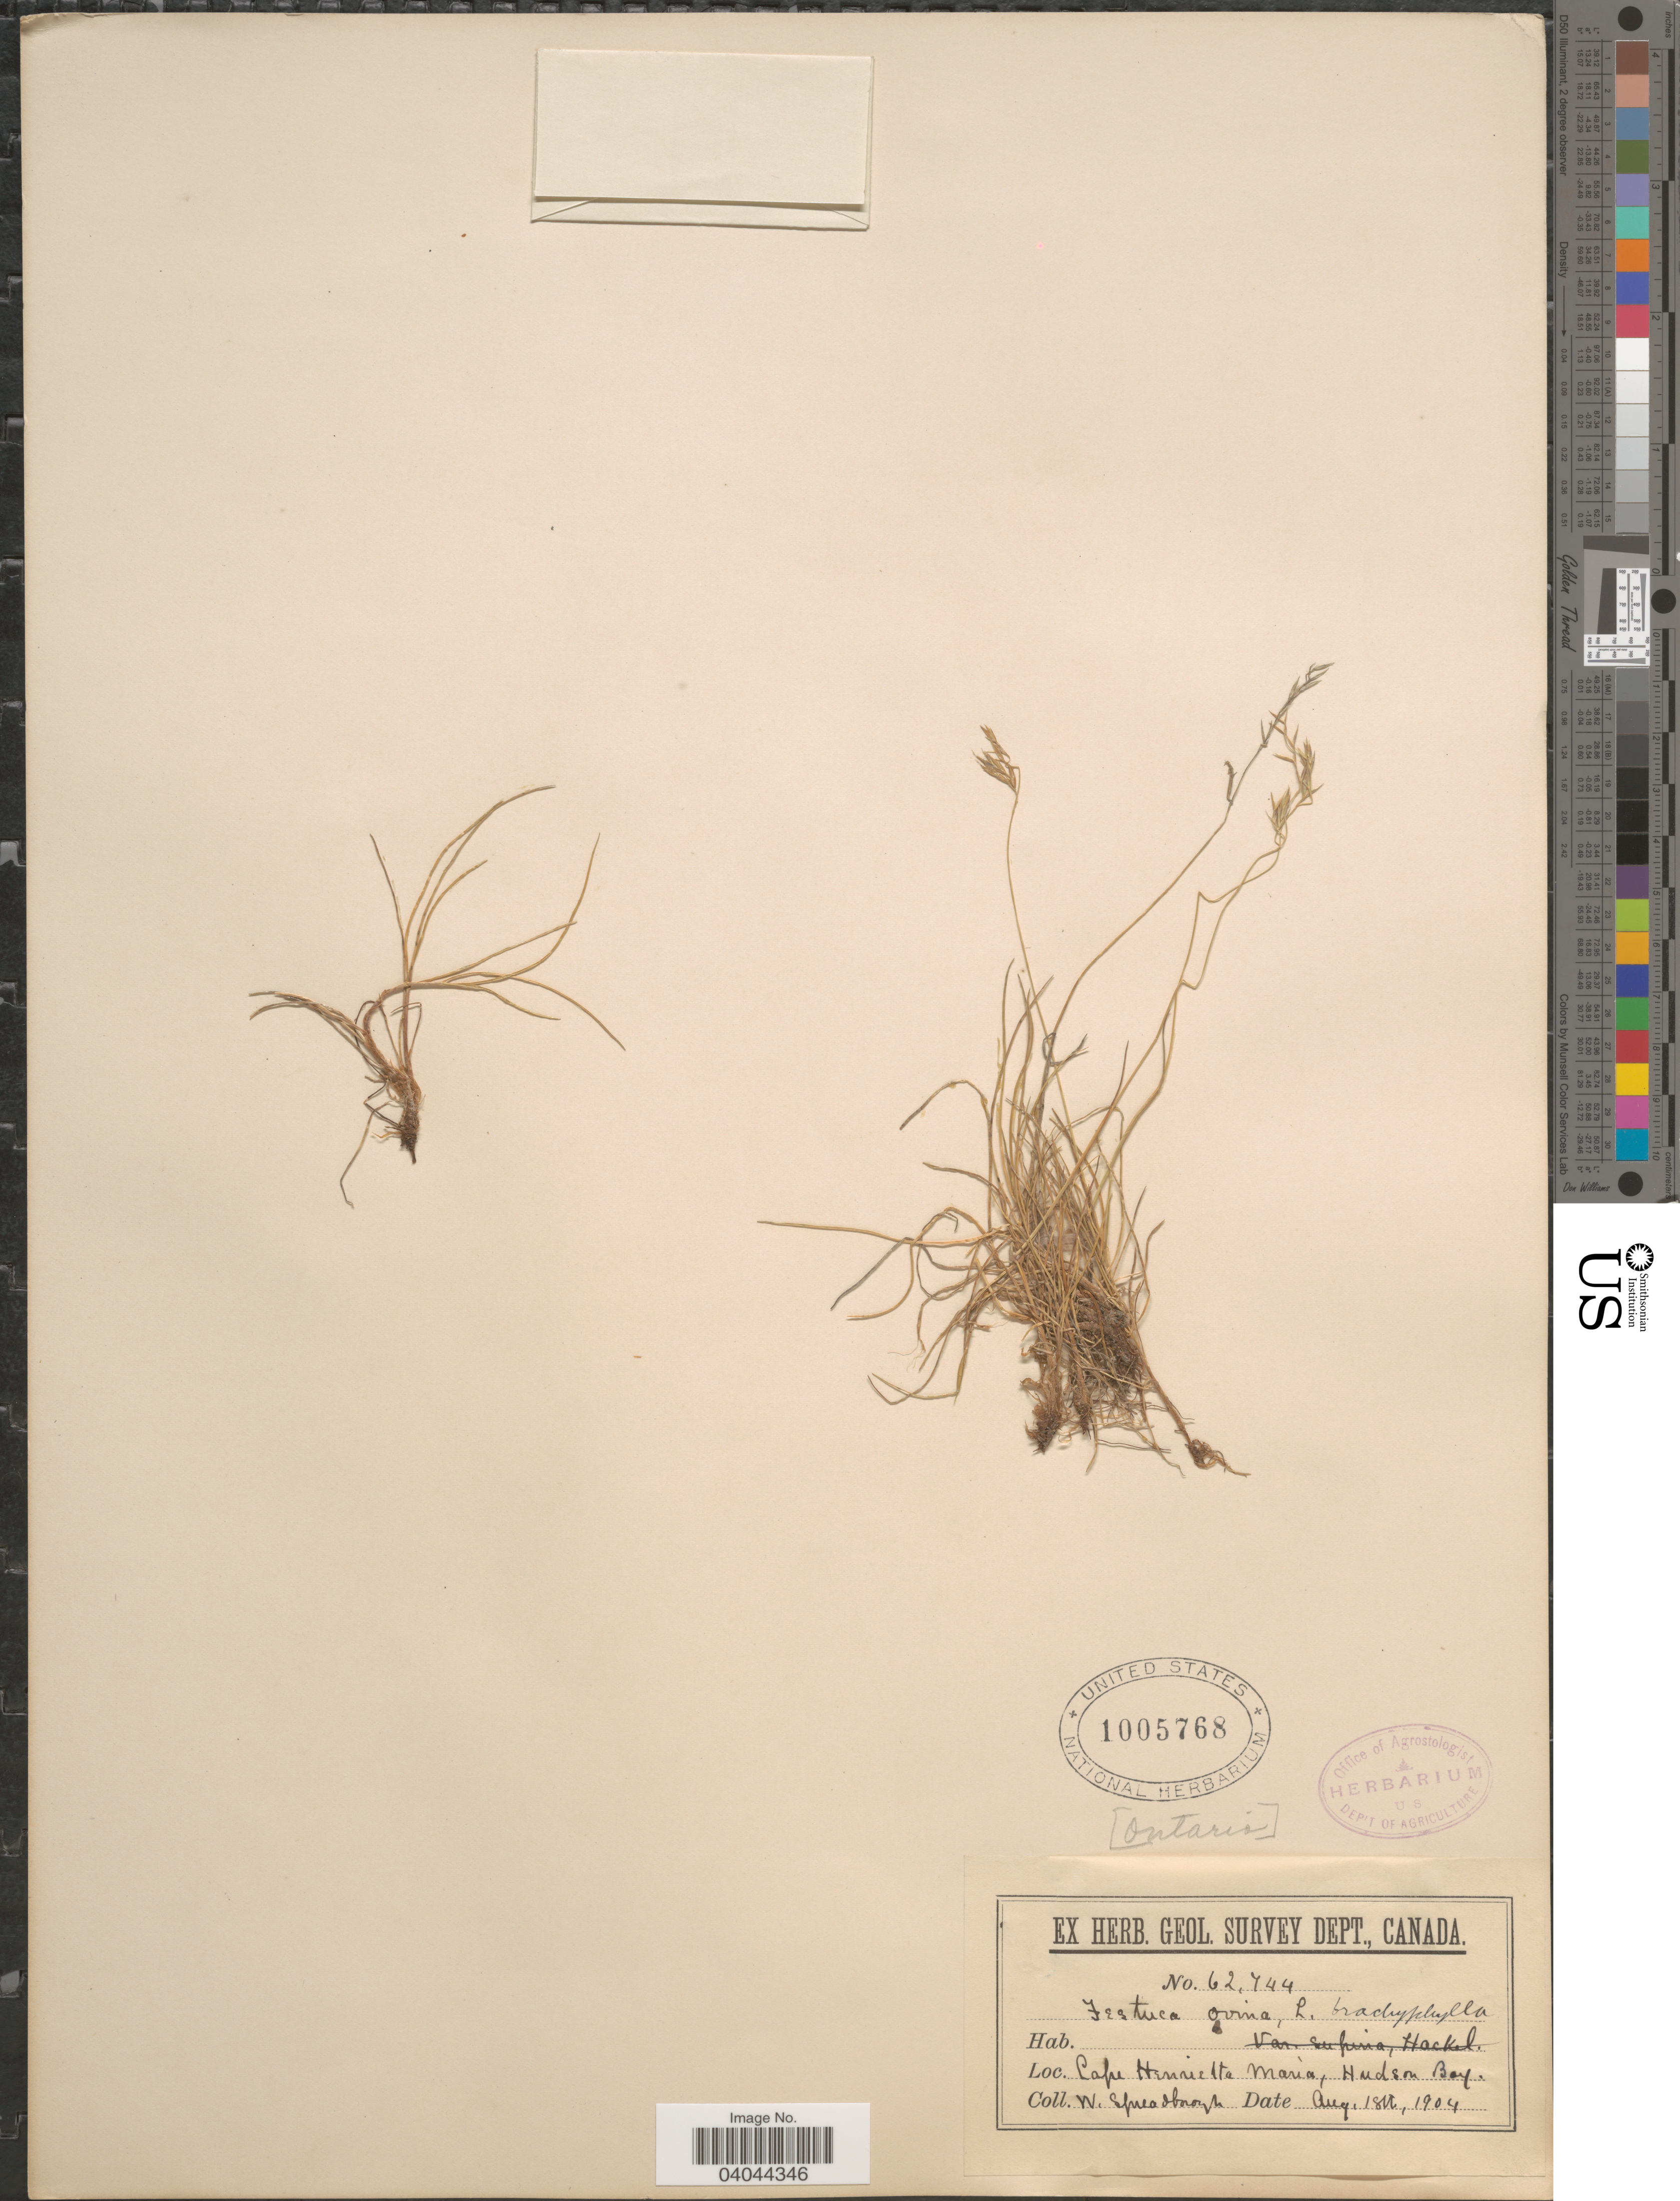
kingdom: Plantae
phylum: Tracheophyta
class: Liliopsida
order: Poales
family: Poaceae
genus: Festuca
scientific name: Festuca ovina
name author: L.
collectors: W. Spreadborough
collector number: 62744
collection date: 1904-08-01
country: Canada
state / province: Ontario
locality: Lake Henrietta Maria, Hudson Bay.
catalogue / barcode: US 1005768